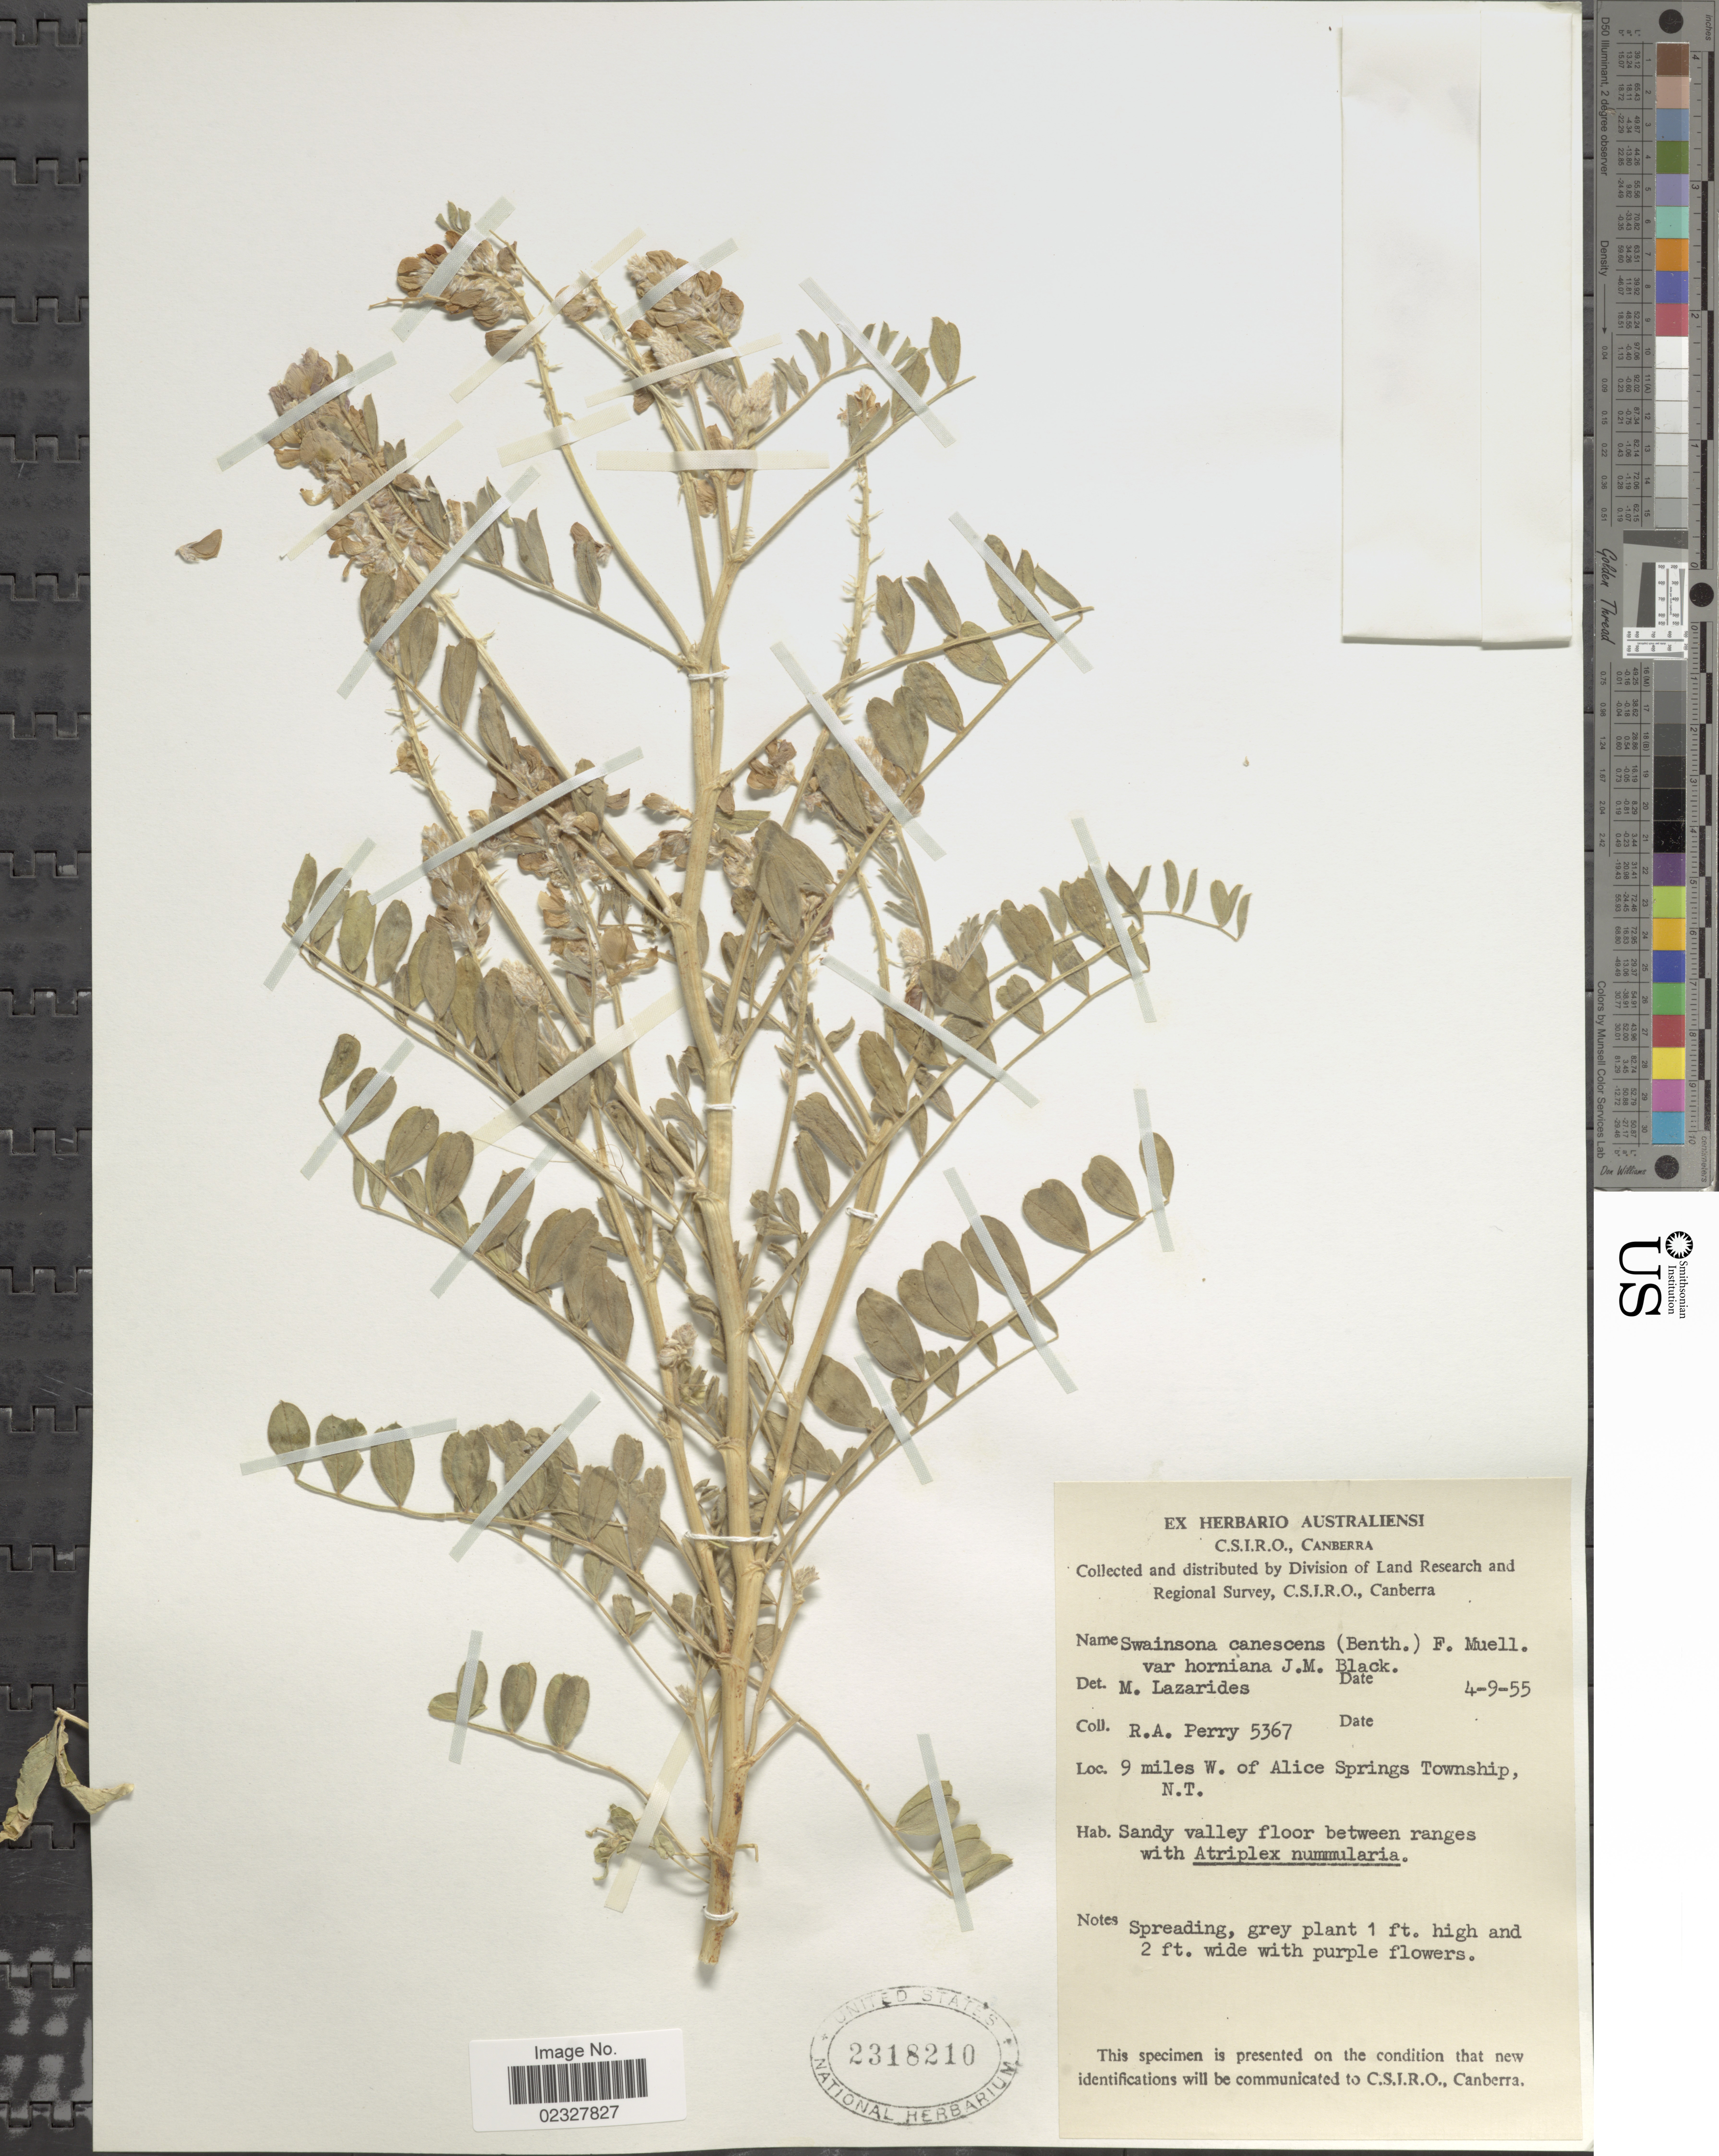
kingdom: Plantae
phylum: Tracheophyta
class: Magnoliopsida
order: Fabales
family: Fabaceae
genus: Swainsona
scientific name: Swainsona canescens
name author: F. Muell.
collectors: Perry, R. A.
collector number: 5367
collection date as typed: Transcribed d/m/y: 4/9/55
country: Australia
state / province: Northern Territory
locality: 9 miles W. of Alice Springs Township, N.T.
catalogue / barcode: US 2318210